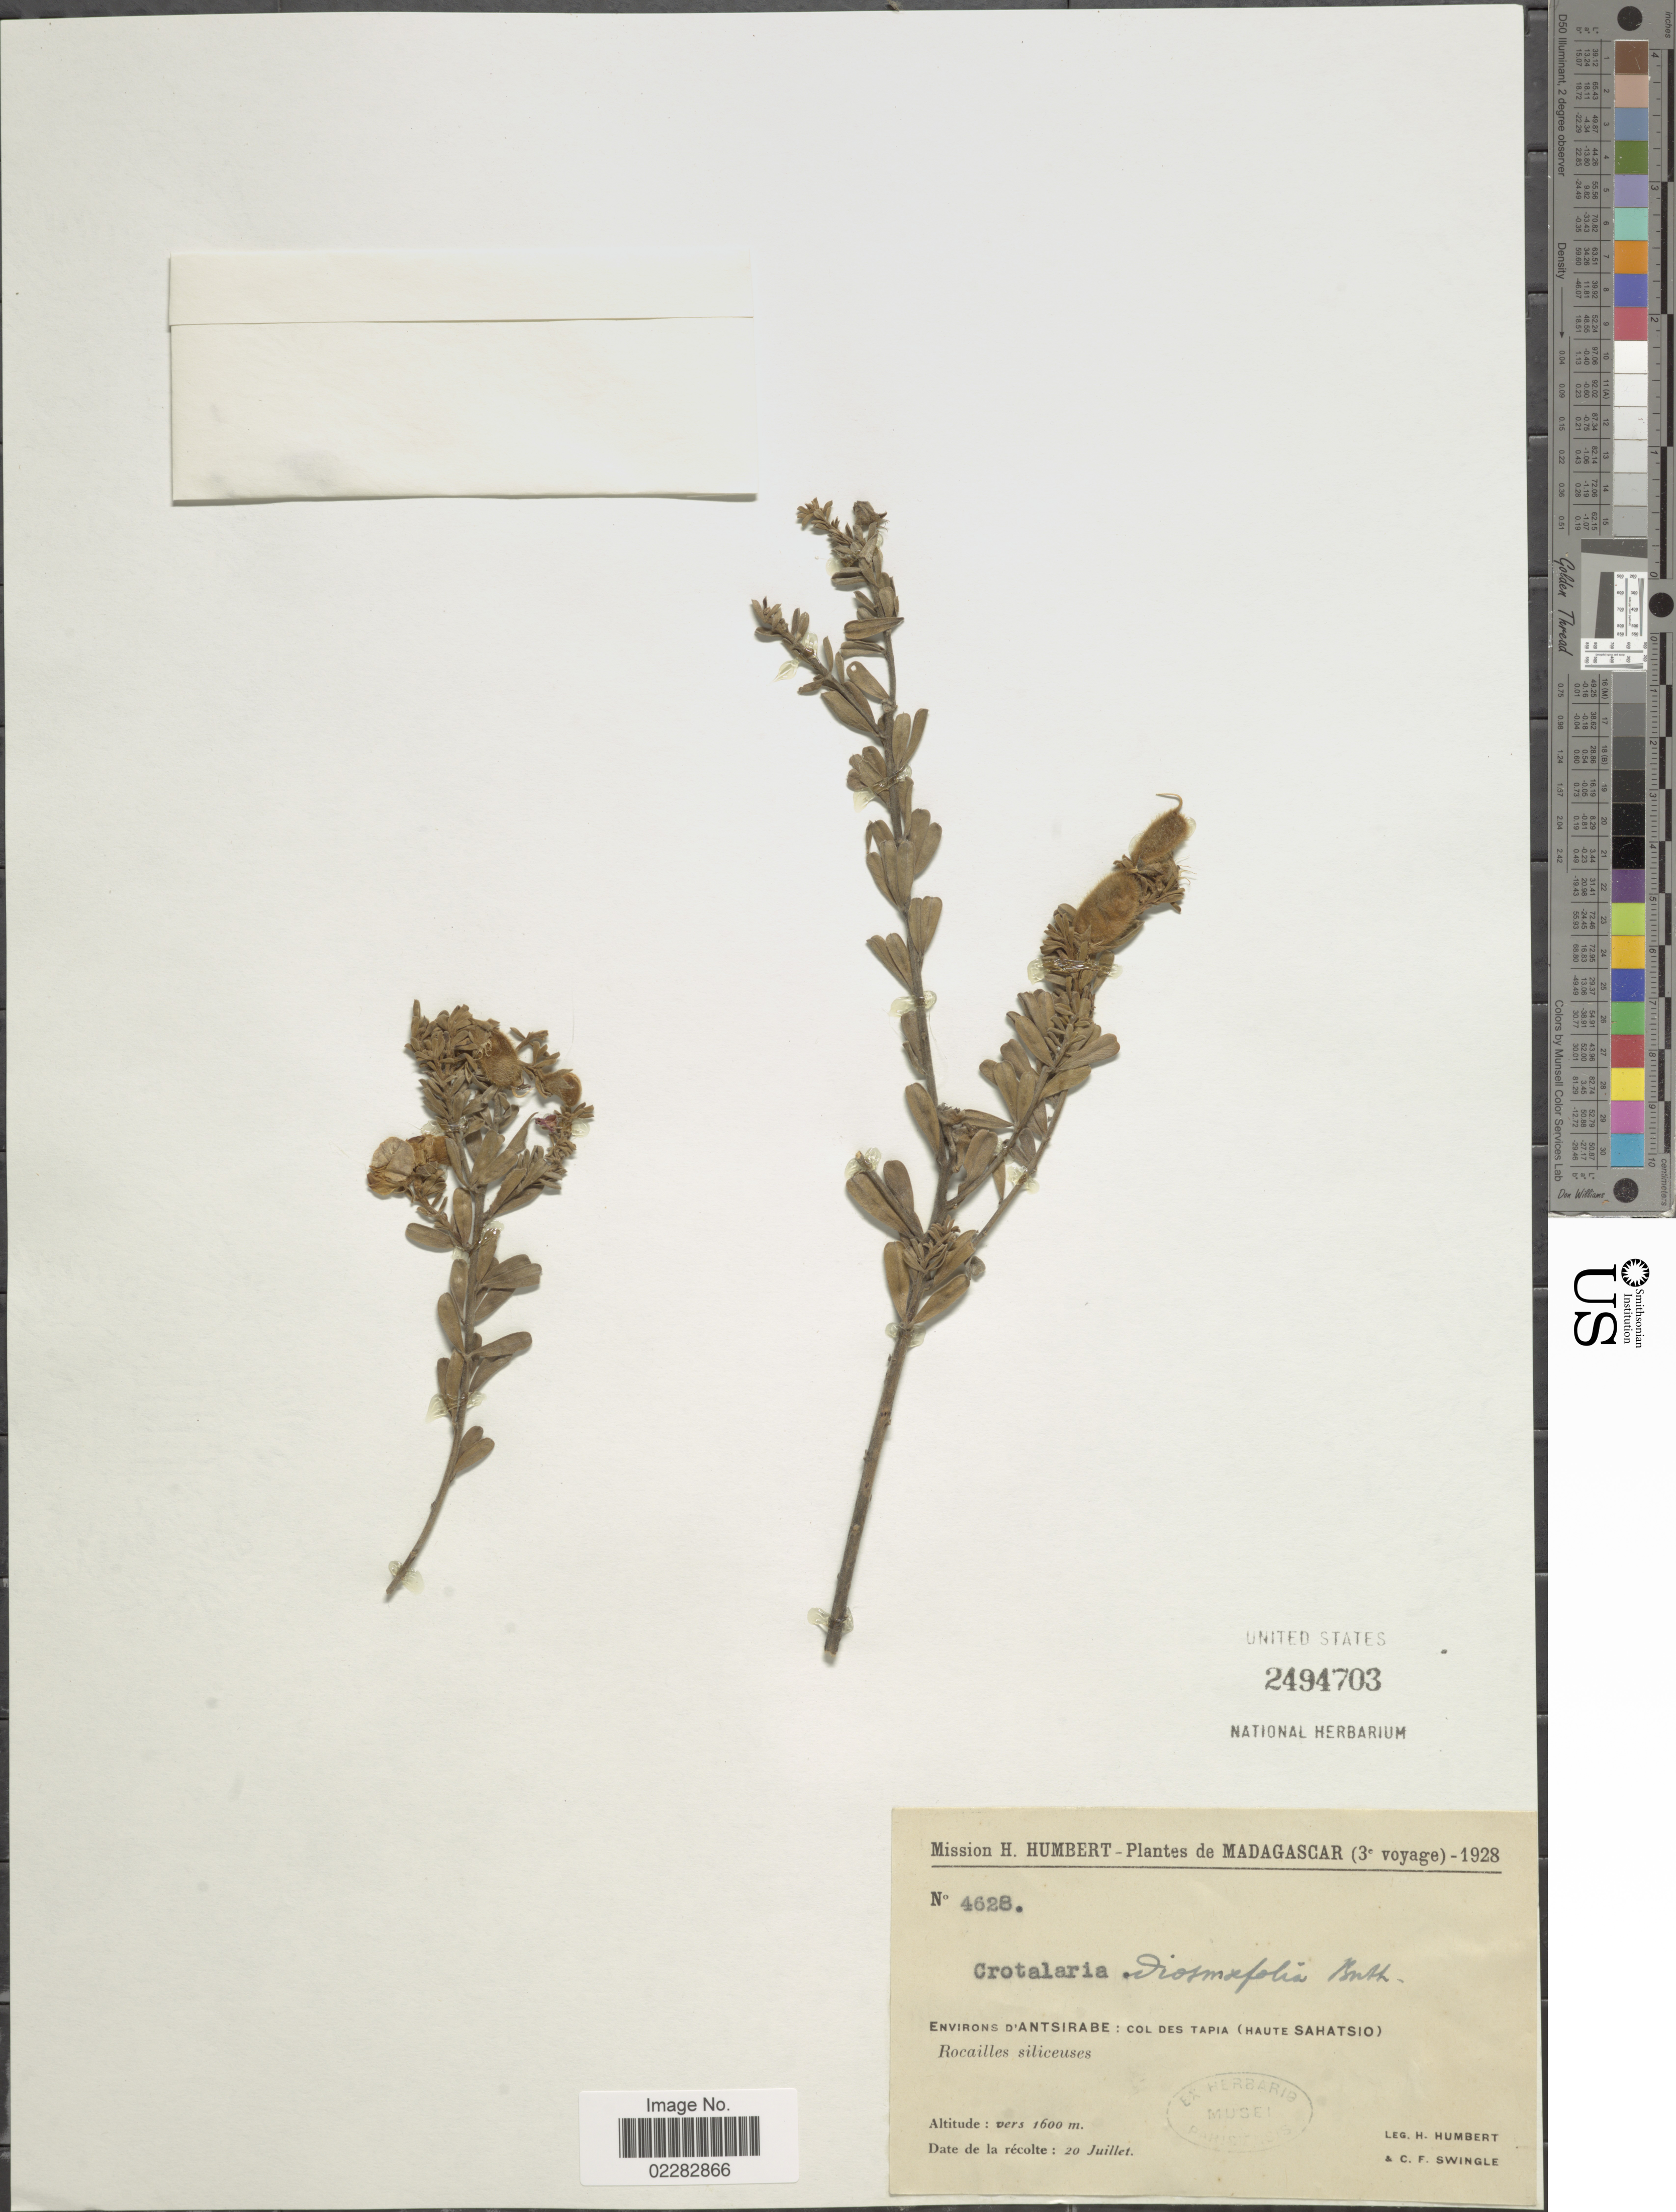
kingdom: Plantae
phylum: Tracheophyta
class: Magnoliopsida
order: Fabales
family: Fabaceae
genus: Crotalaria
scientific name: Crotalaria diosmifolia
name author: Benth.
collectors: H. Humbert & C. Swingle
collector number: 4628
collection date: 1928-07-20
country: Madagascar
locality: Environs d'Antsirabe: col des Tapia (Haute Sahatsio).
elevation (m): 1600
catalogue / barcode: US 2494703